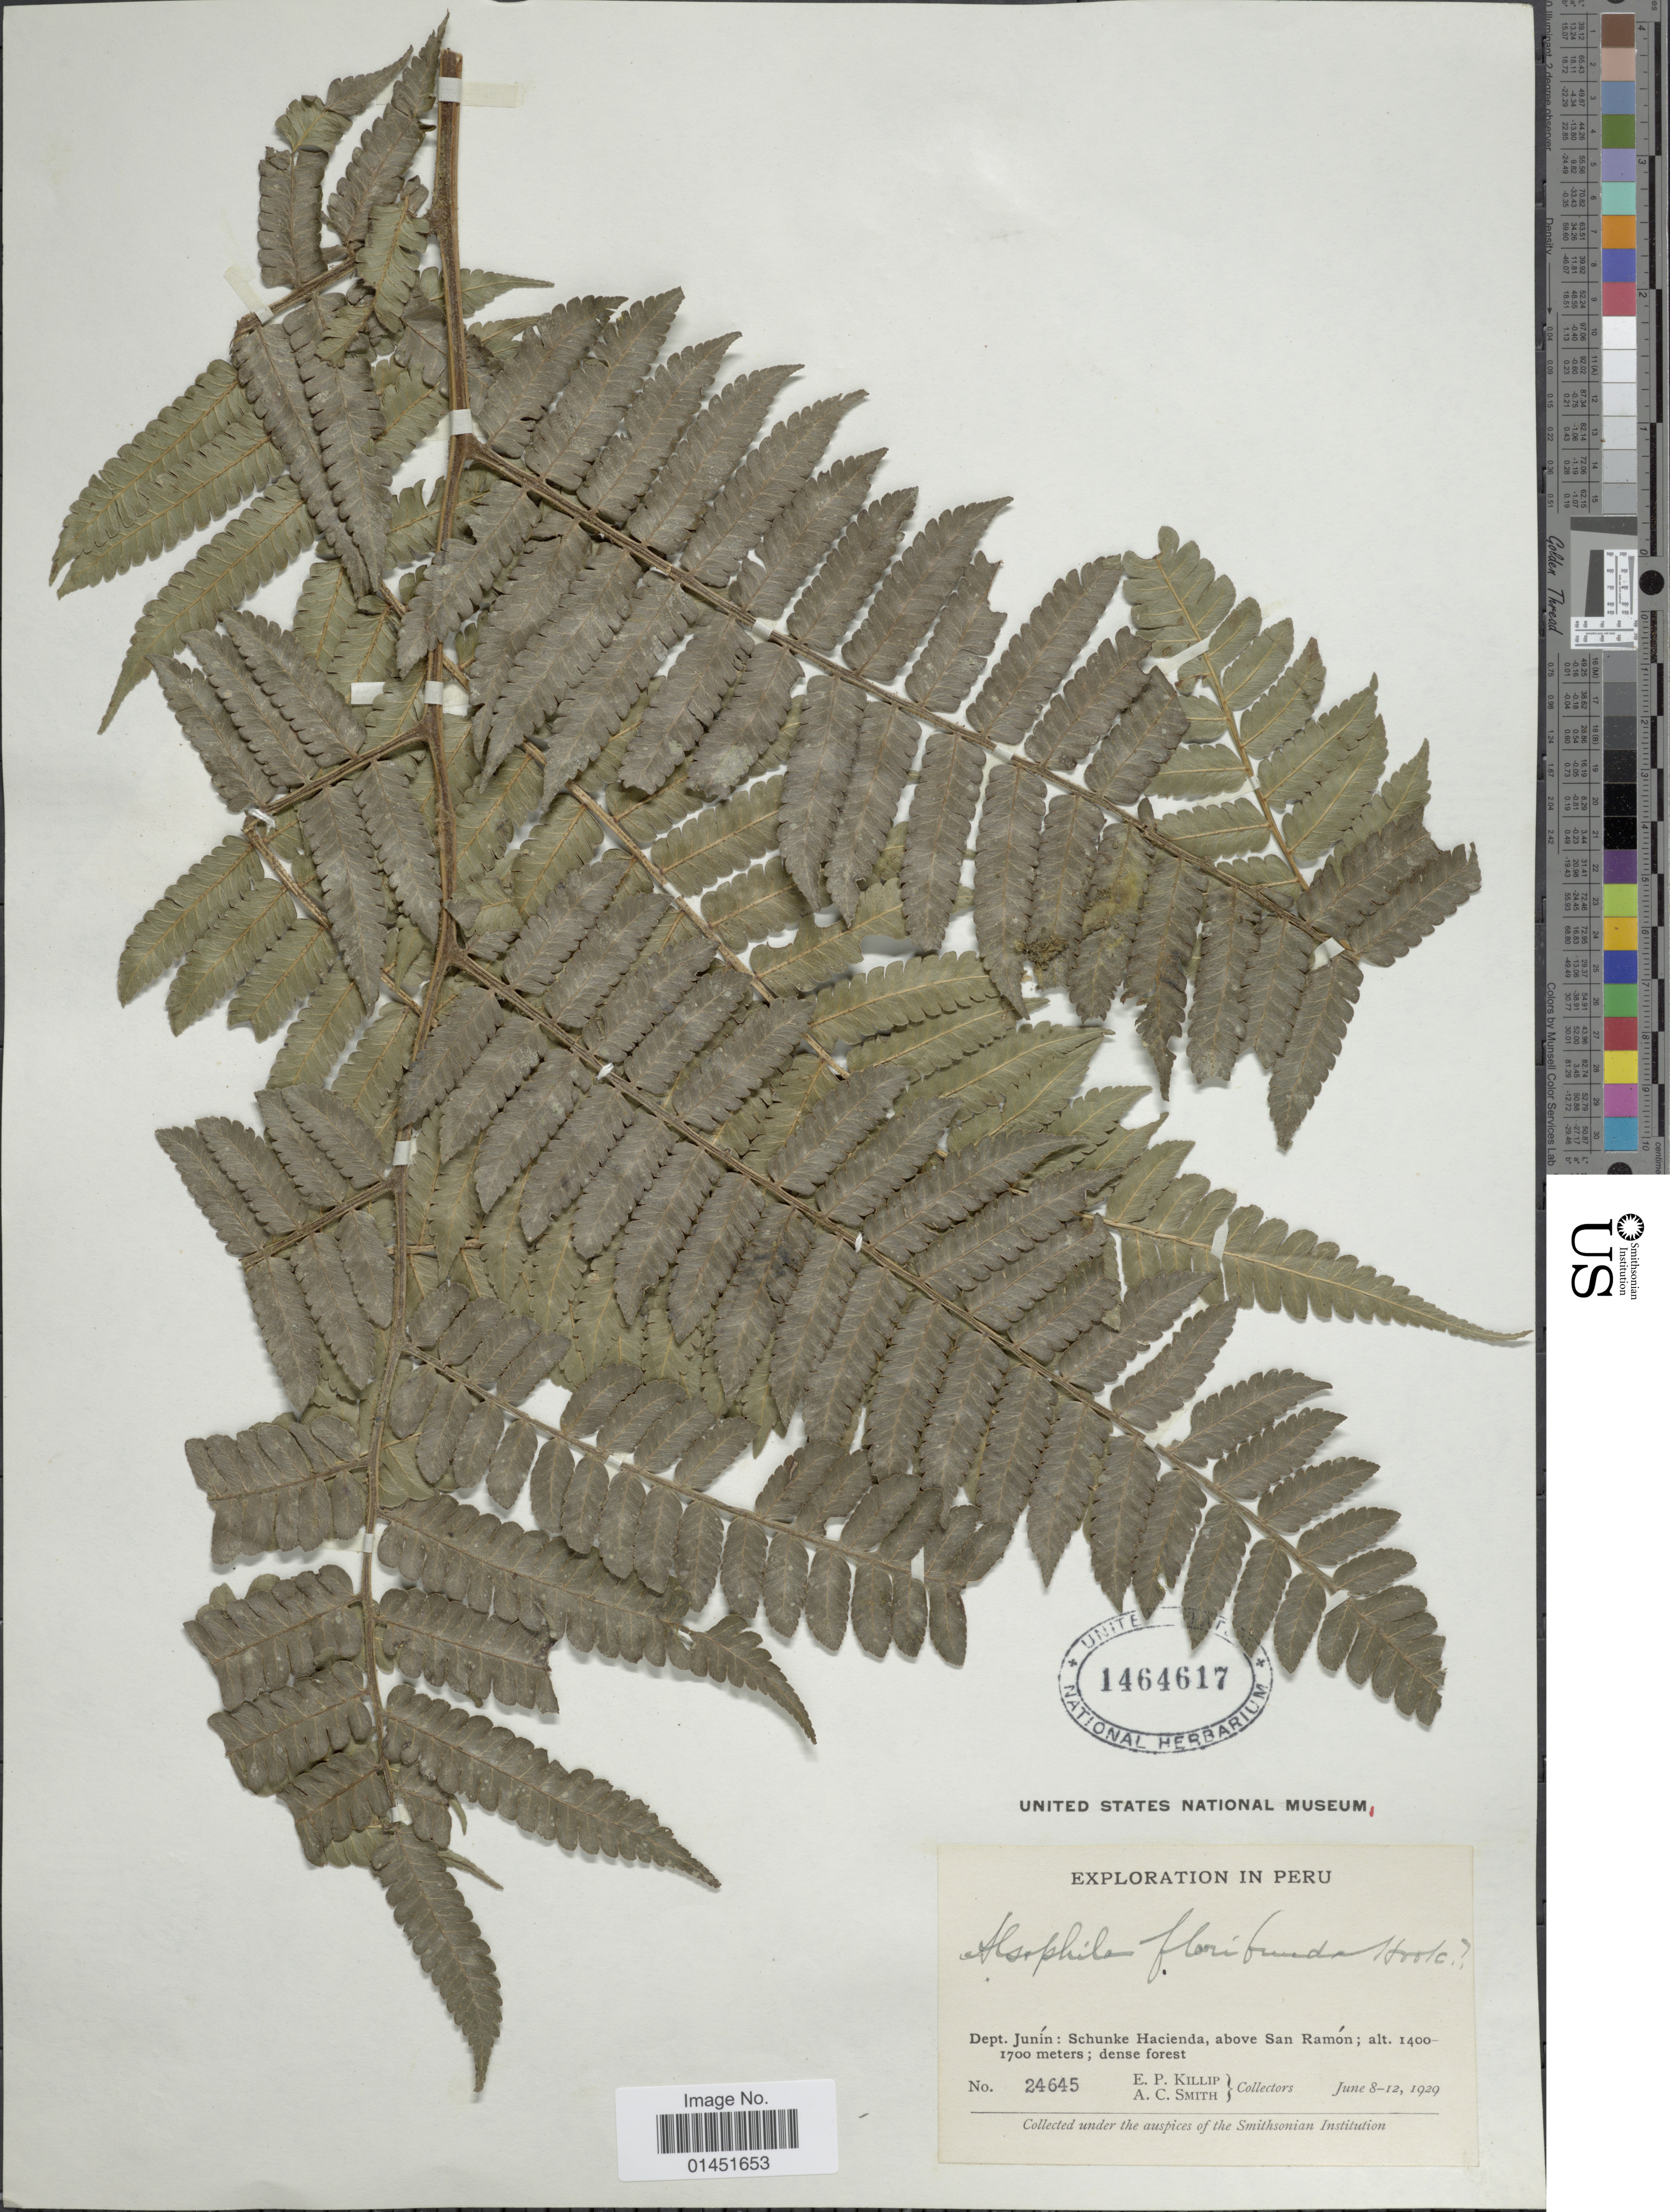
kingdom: Plantae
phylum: Tracheophyta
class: Polypodiopsida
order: Cyatheales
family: Cyatheaceae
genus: Cyathea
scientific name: Cyathea dombeyi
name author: (Desv.) Lellinger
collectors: E. P. Killip & A. C. Smith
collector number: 24645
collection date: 1929-06-08/1929-06-12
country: Peru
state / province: Junín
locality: Schunke Hacienda, above San Ramon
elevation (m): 1400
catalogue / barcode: US 1464617